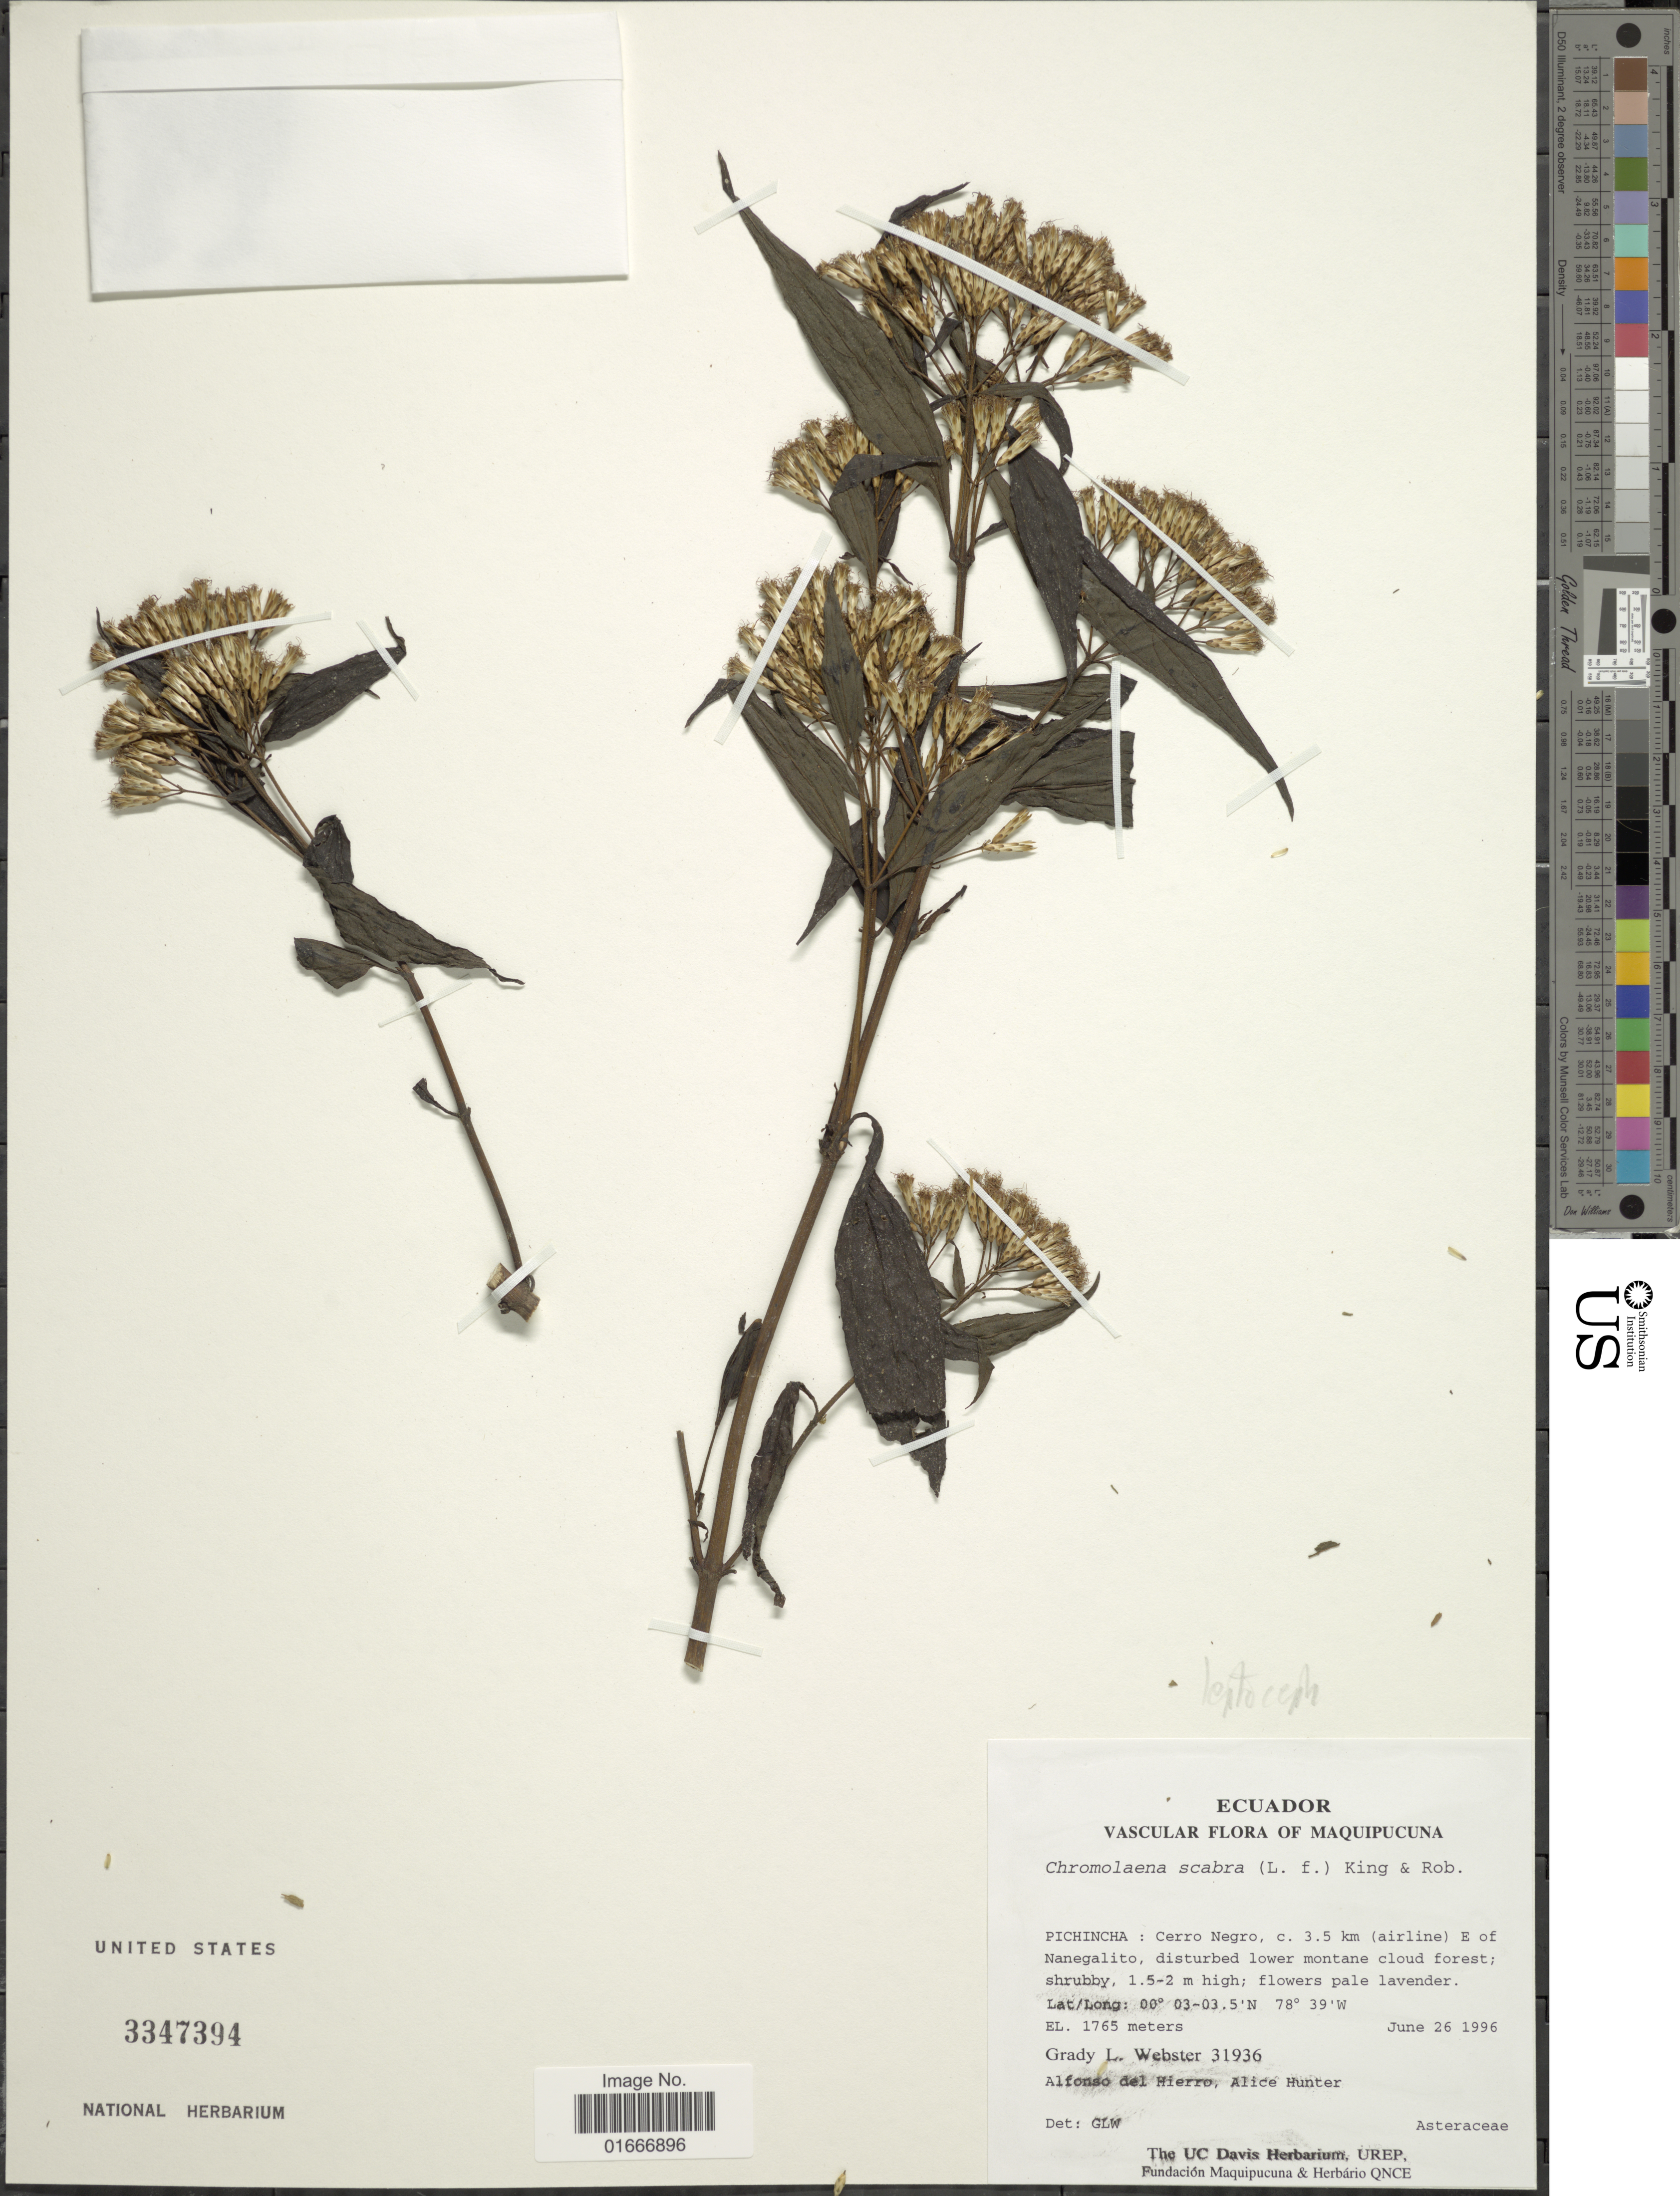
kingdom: Plantae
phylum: Tracheophyta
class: Magnoliopsida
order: Asterales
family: Asteraceae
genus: Chromolaena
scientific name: Chromolaena leptocephala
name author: (DC.) R.M. King & H. Rob.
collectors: G. L. Webster, A. Del Hierro & A. Hunter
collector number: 31936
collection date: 1996-06-26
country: Ecuador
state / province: Pichincha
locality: Ecuador. Pichincha: Cerro Negro, c. 3.5 km (airline) E of Nanegalito, disturbed lower montane cloud forest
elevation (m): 1765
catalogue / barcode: US 3347394